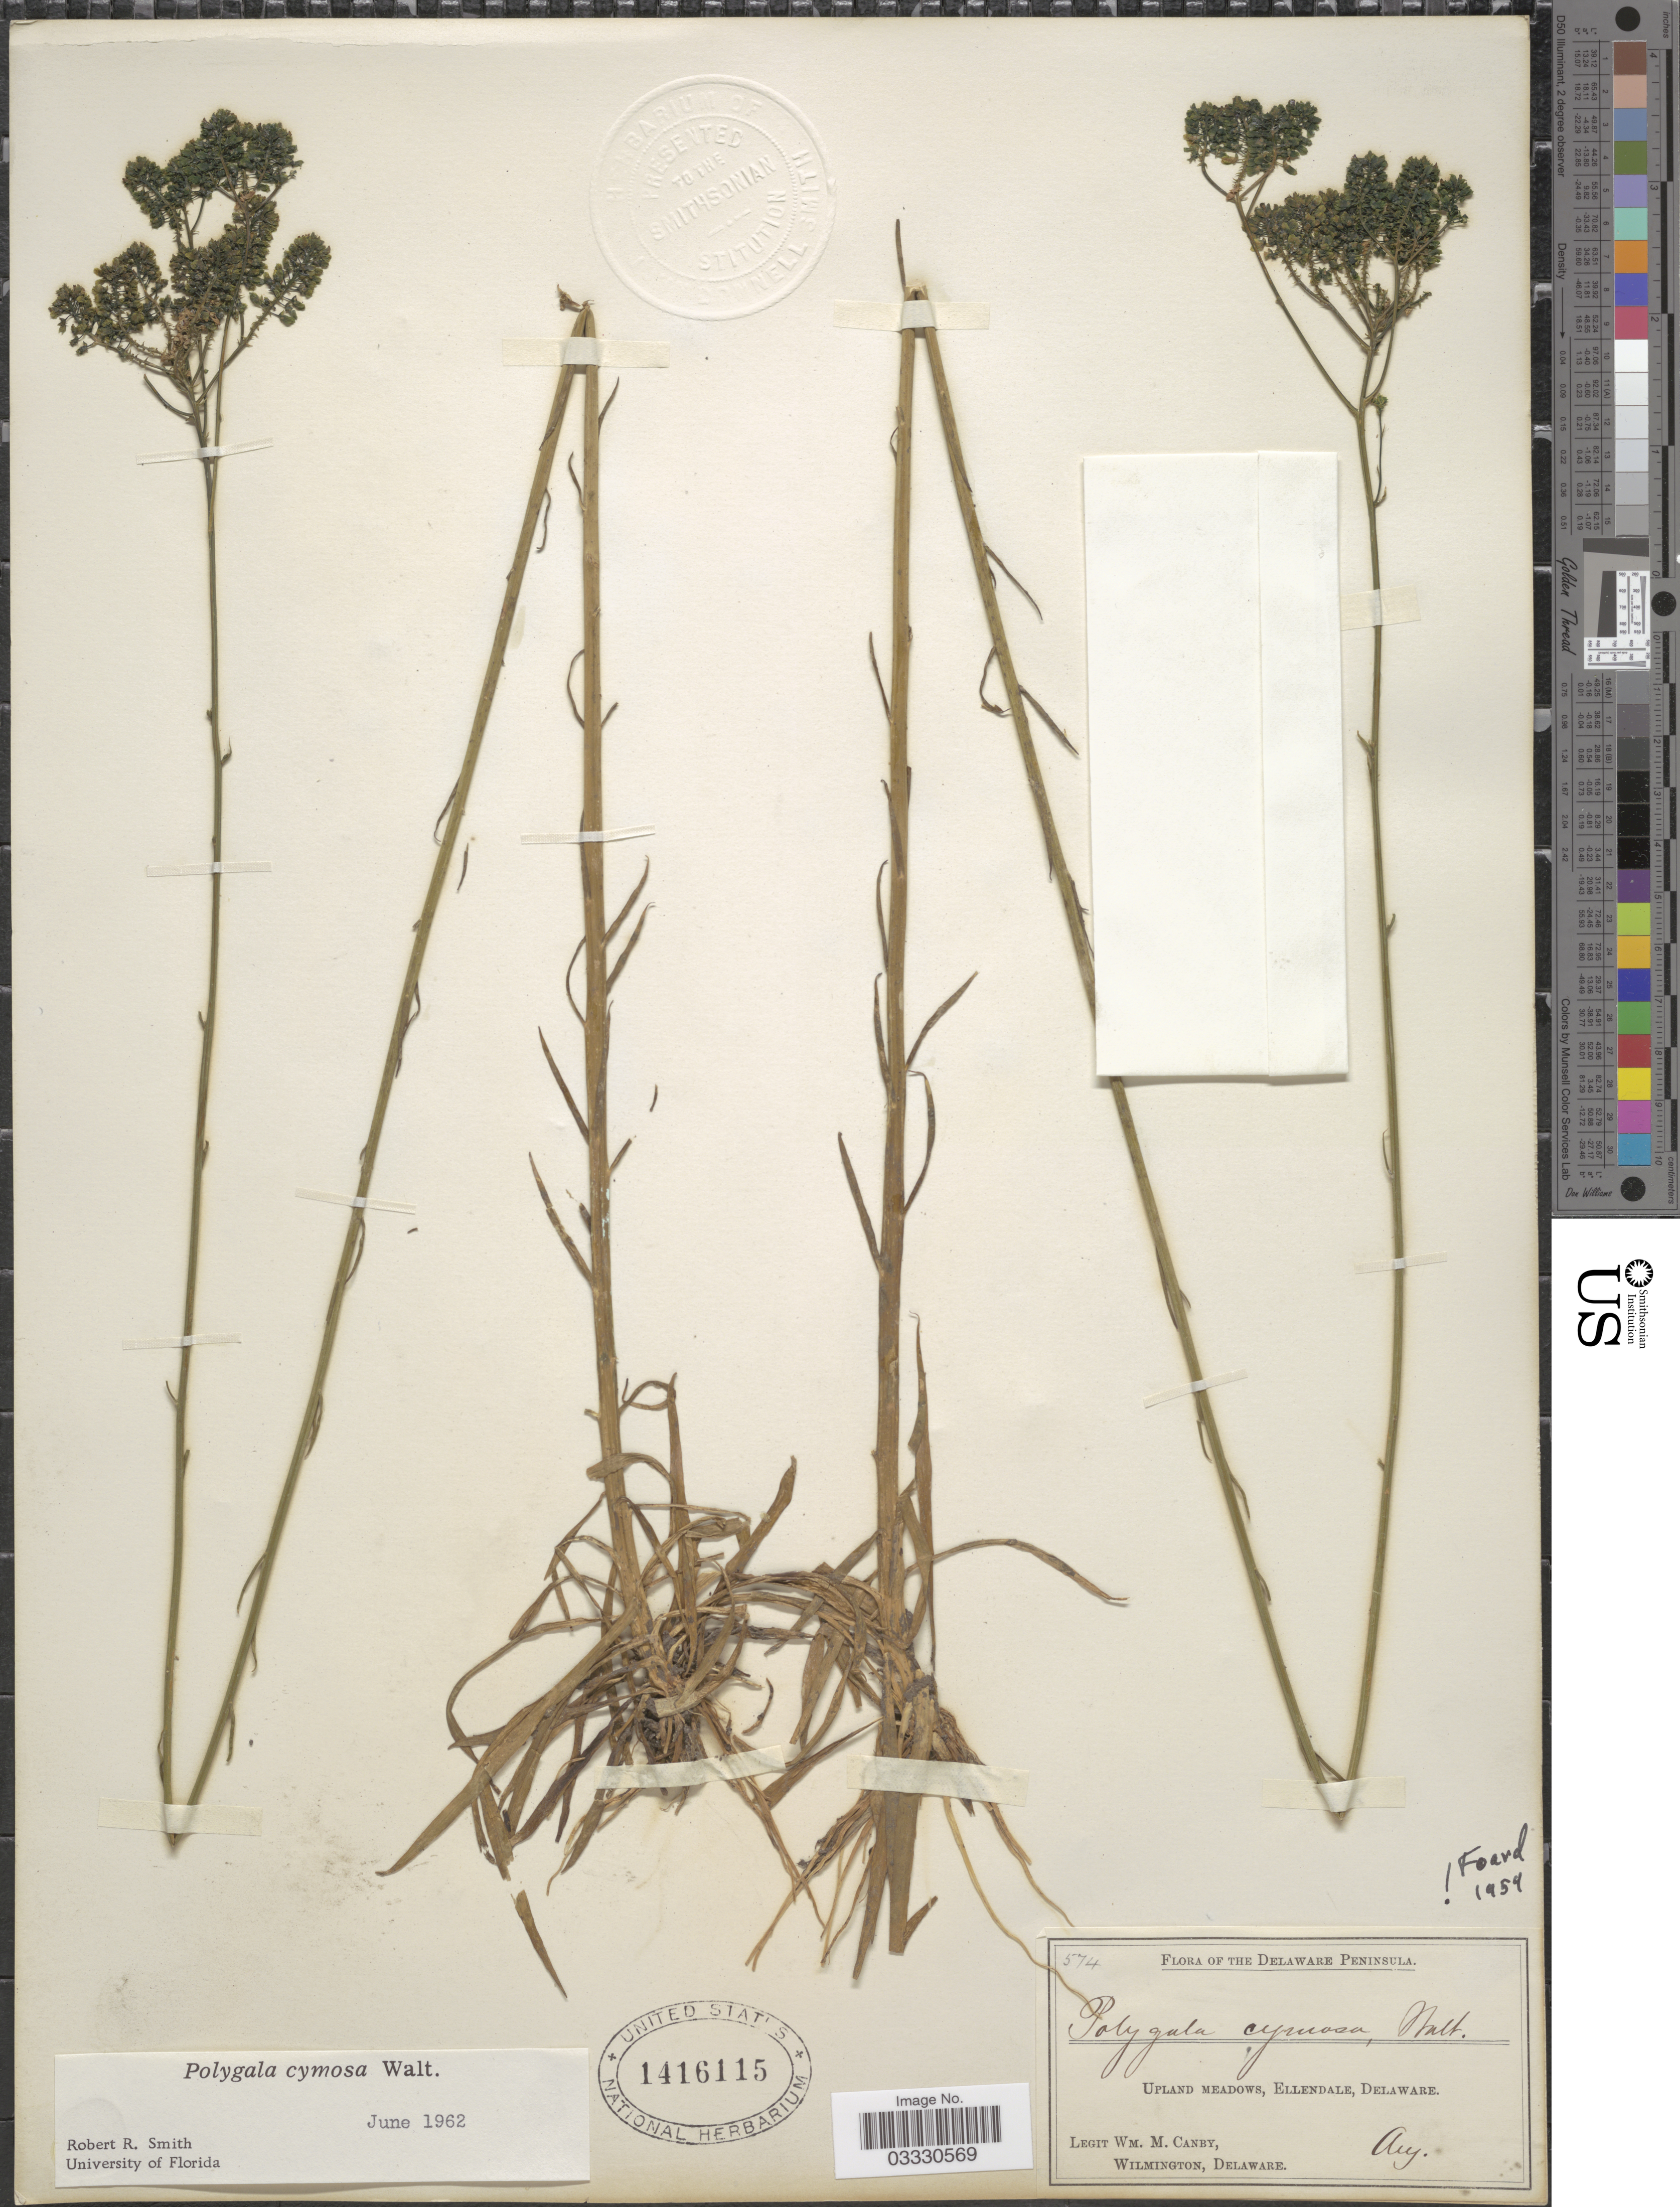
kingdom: Plantae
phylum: Tracheophyta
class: Magnoliopsida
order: Fabales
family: Polygalaceae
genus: Polygala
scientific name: Polygala cymosa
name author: Walter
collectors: W. M. Canby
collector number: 574?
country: United States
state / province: Delaware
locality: Upland Meadows, Ellendale.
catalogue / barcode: US 1416115